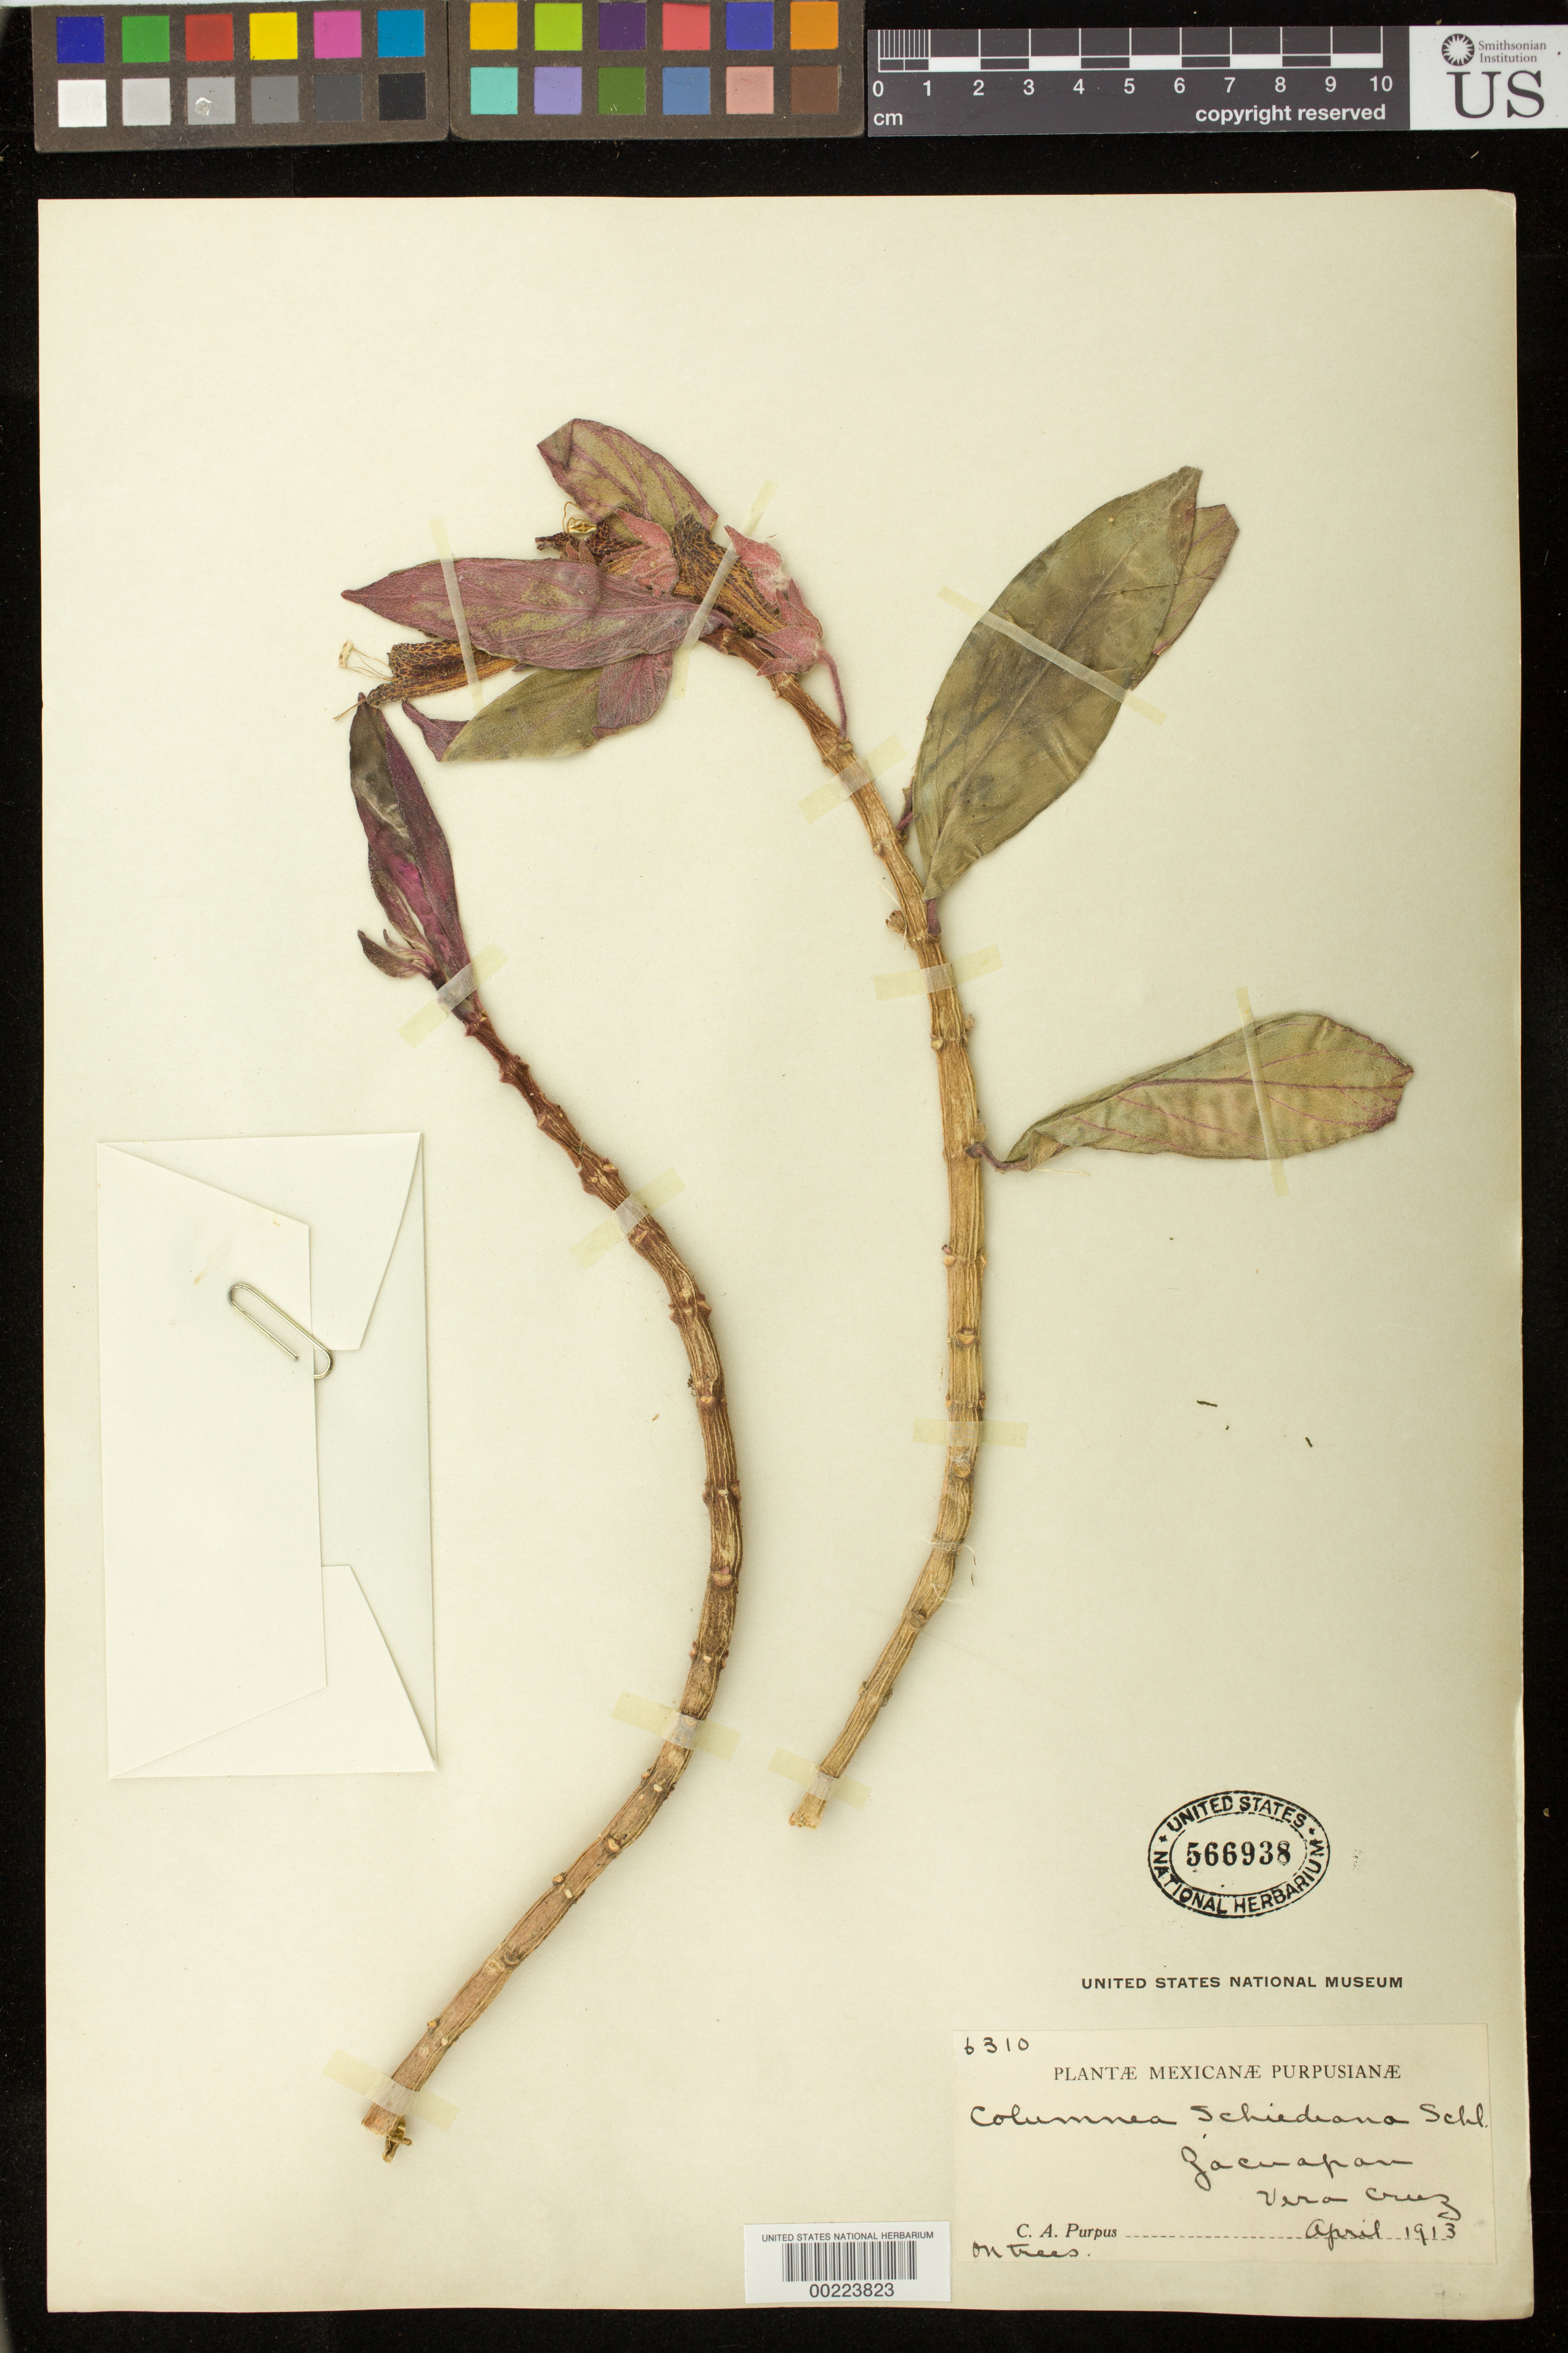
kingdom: Plantae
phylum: Tracheophyta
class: Magnoliopsida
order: Lamiales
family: Gesneriaceae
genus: Columnea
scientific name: Columnea schiedeana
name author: Schltdl.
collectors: C. A. Purpus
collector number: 6310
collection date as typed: Apr 1913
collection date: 1913-04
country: Mexico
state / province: Veracruz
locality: Zacuapan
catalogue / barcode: US 566938